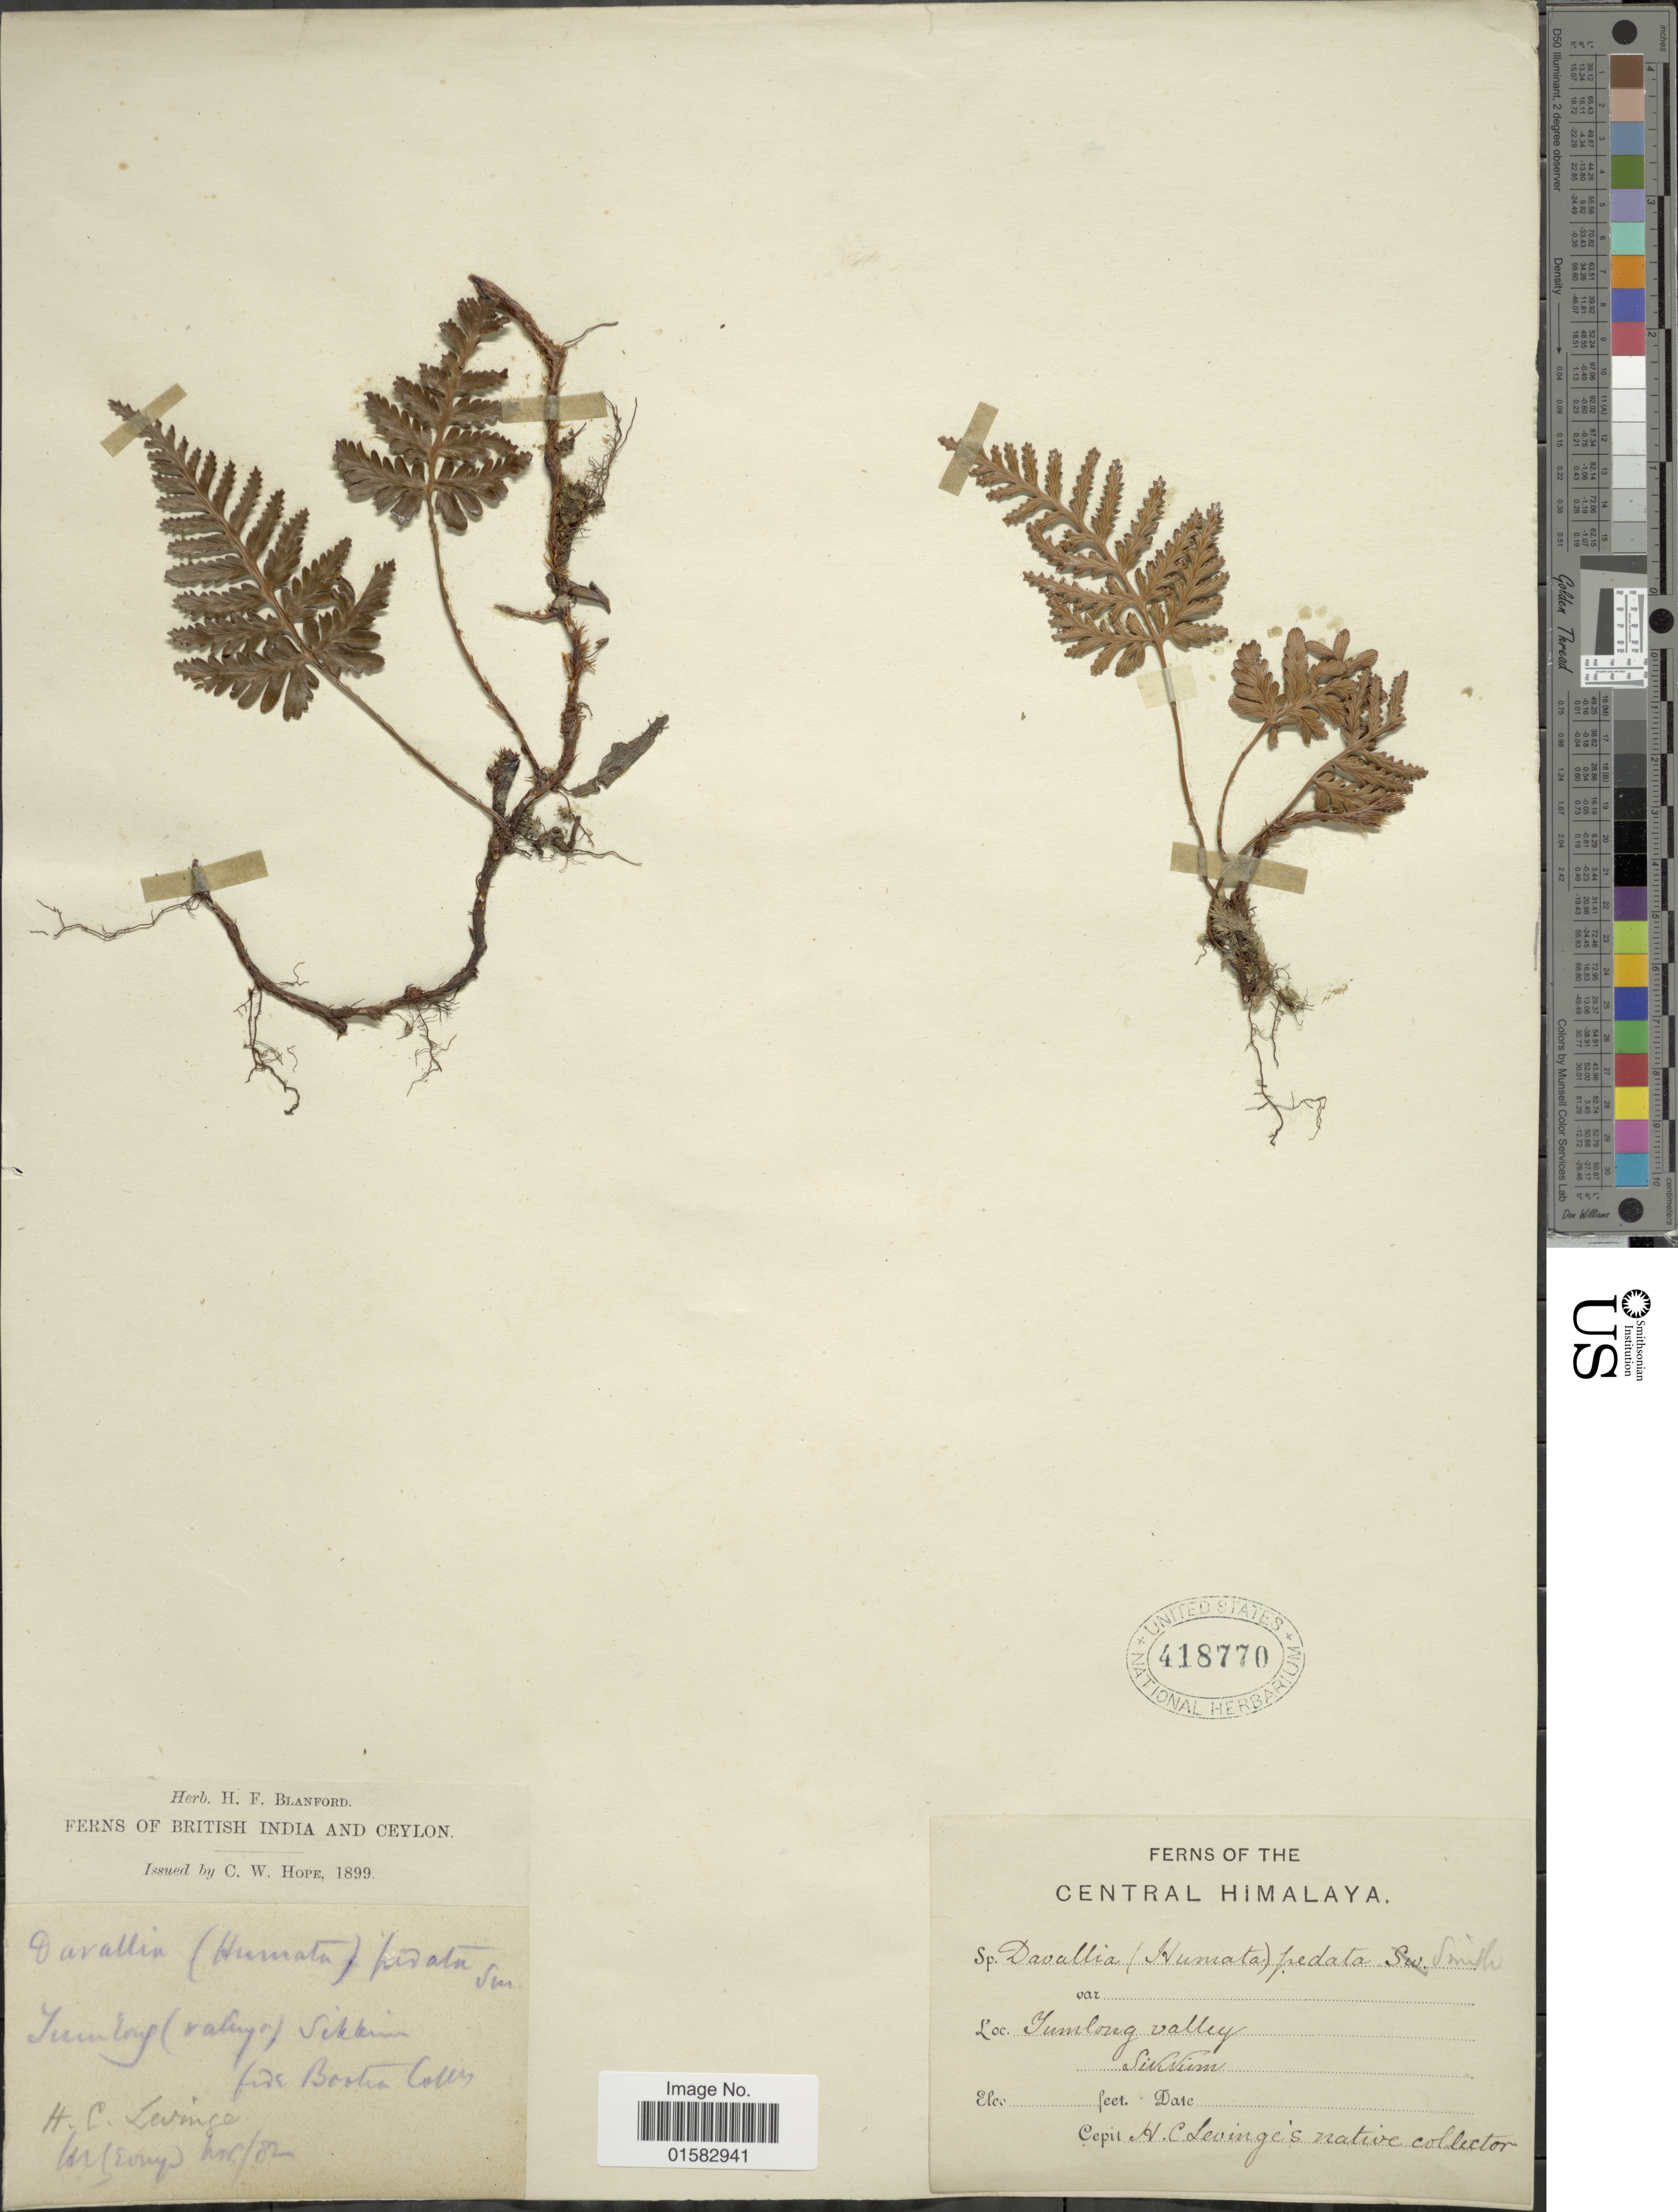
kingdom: Plantae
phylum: Tracheophyta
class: Polypodiopsida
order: Polypodiales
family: Davalliaceae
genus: Davallia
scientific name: Davallia repens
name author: (L. f.) Kuhn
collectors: H. Levinge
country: India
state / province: Sikkim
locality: Central Himalaya, Tumlong Valley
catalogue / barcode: US 418770